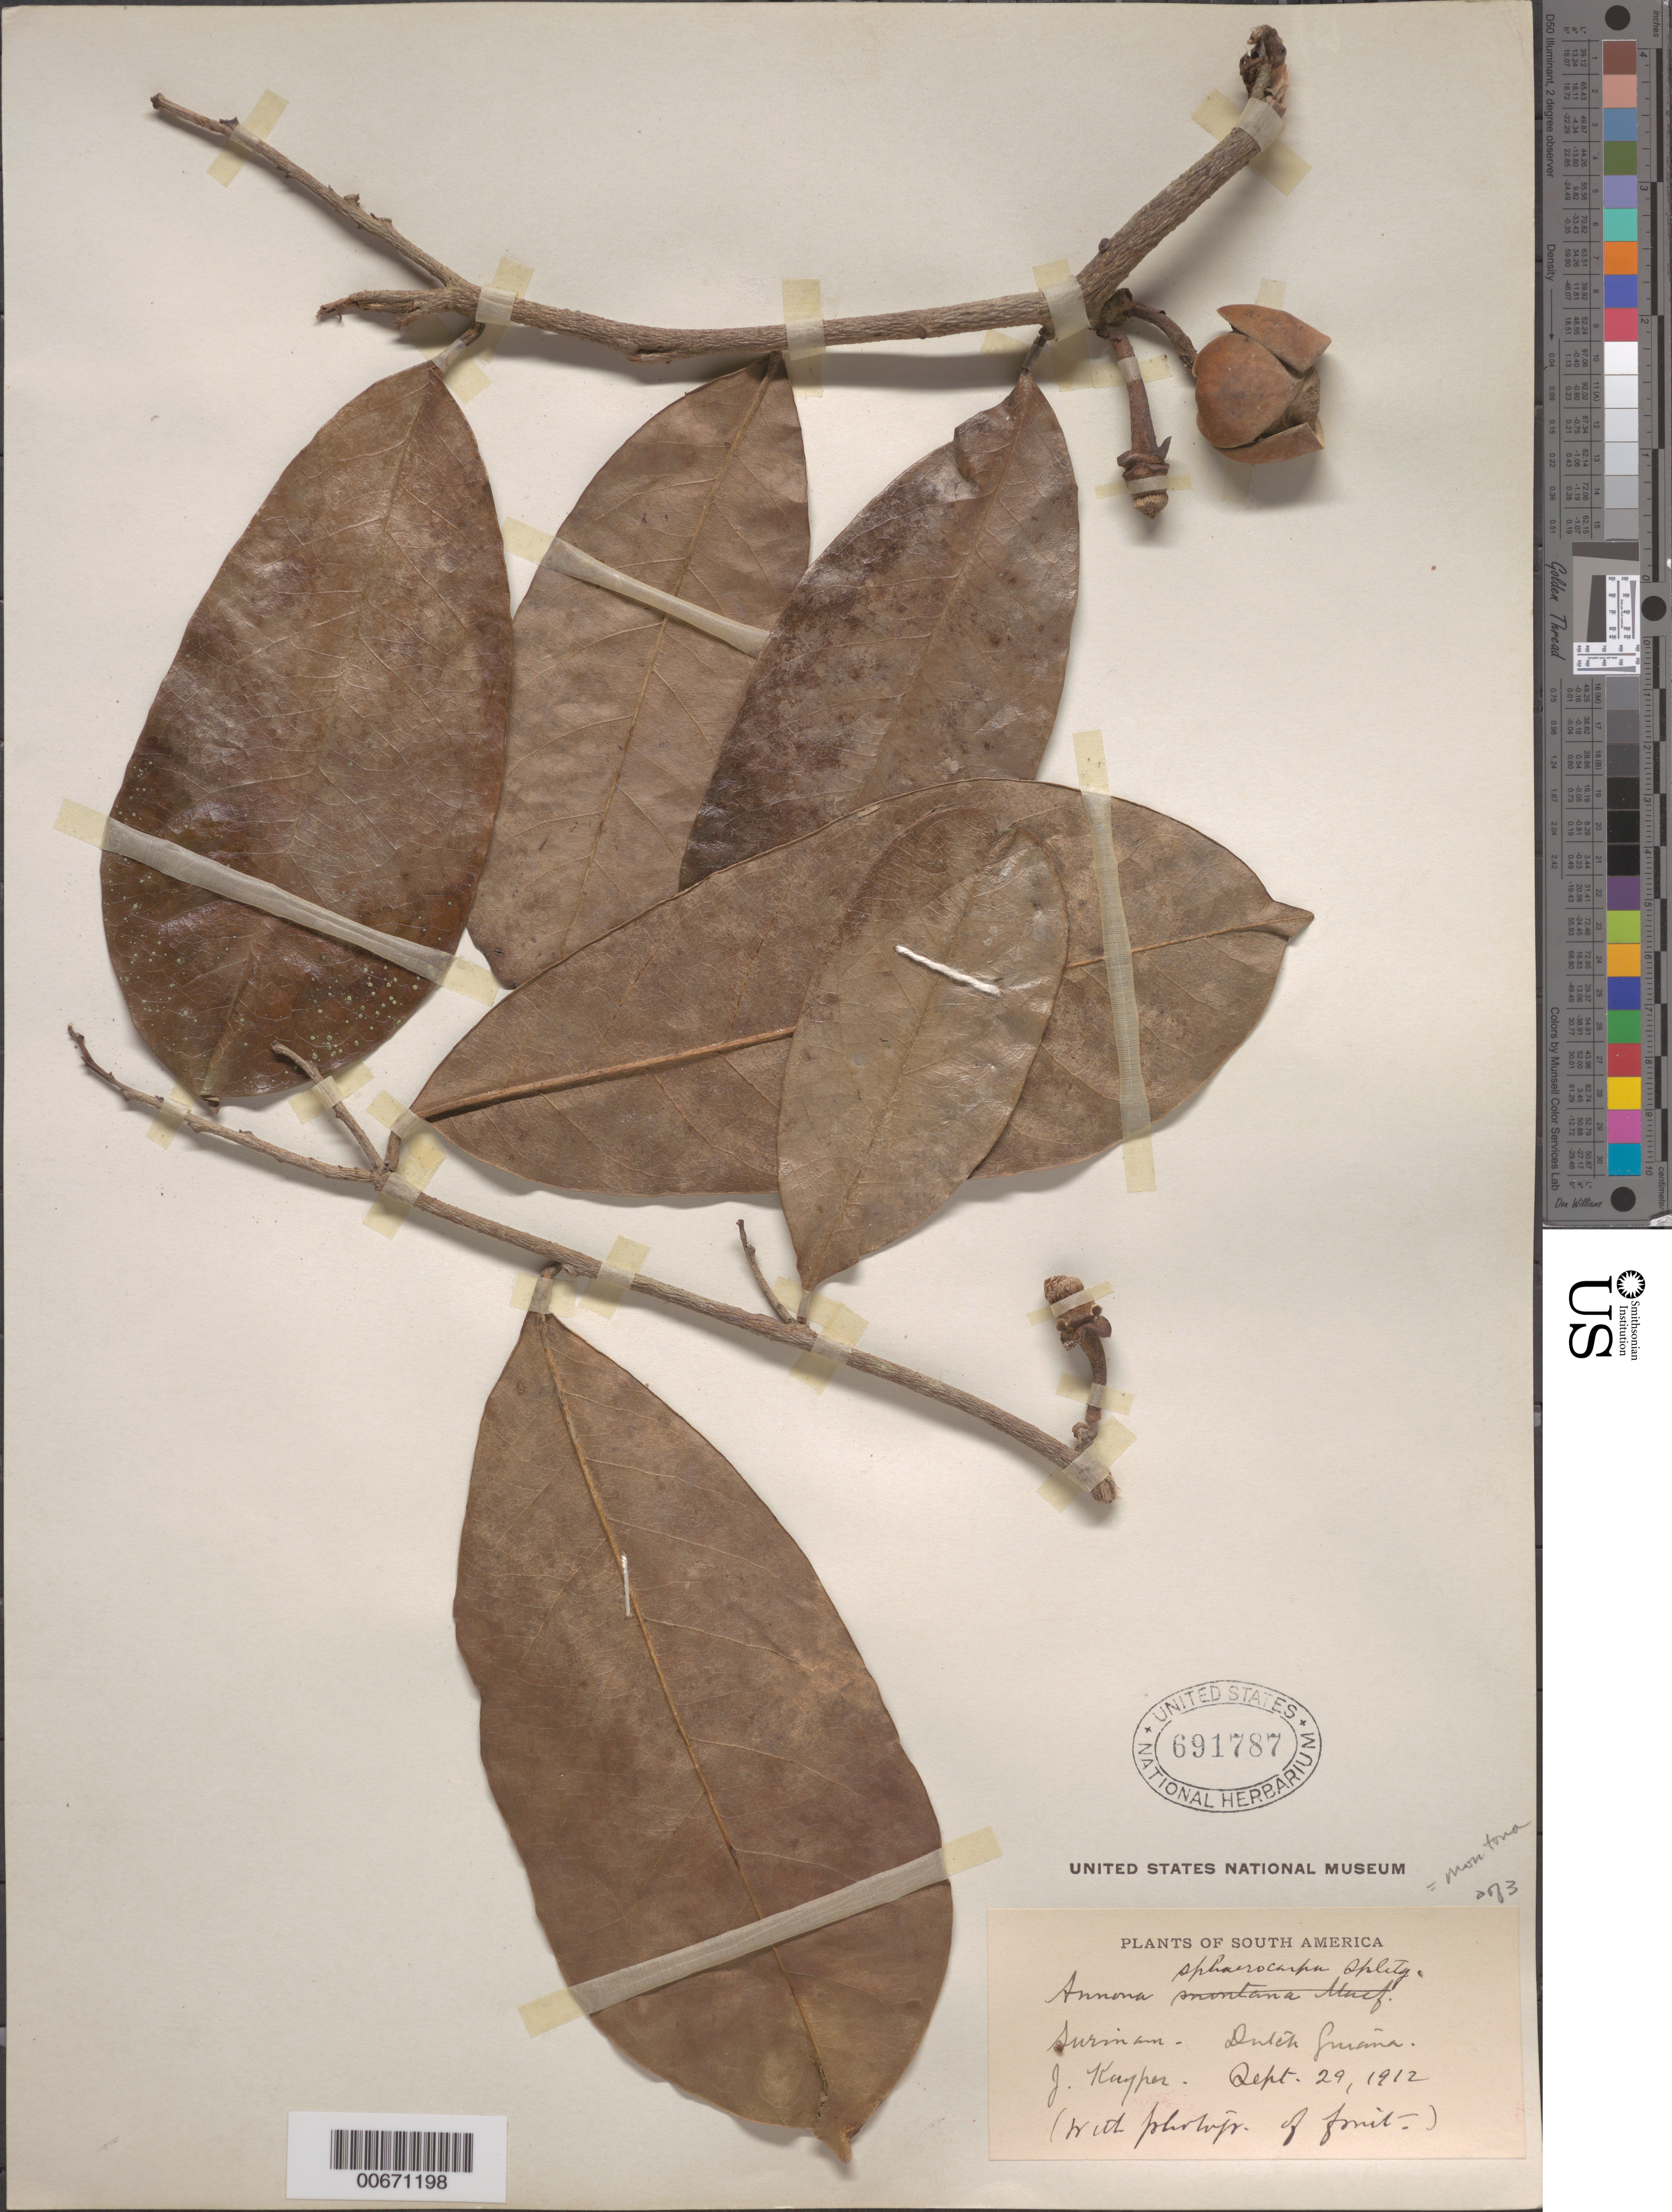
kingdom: Plantae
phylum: Tracheophyta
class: Magnoliopsida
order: Magnoliales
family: Annonaceae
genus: Annona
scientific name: Annona montana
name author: Macfad.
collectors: J. Kuyper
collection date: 1912-09-29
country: Suriname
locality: Dutch Guiana.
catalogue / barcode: US 691787